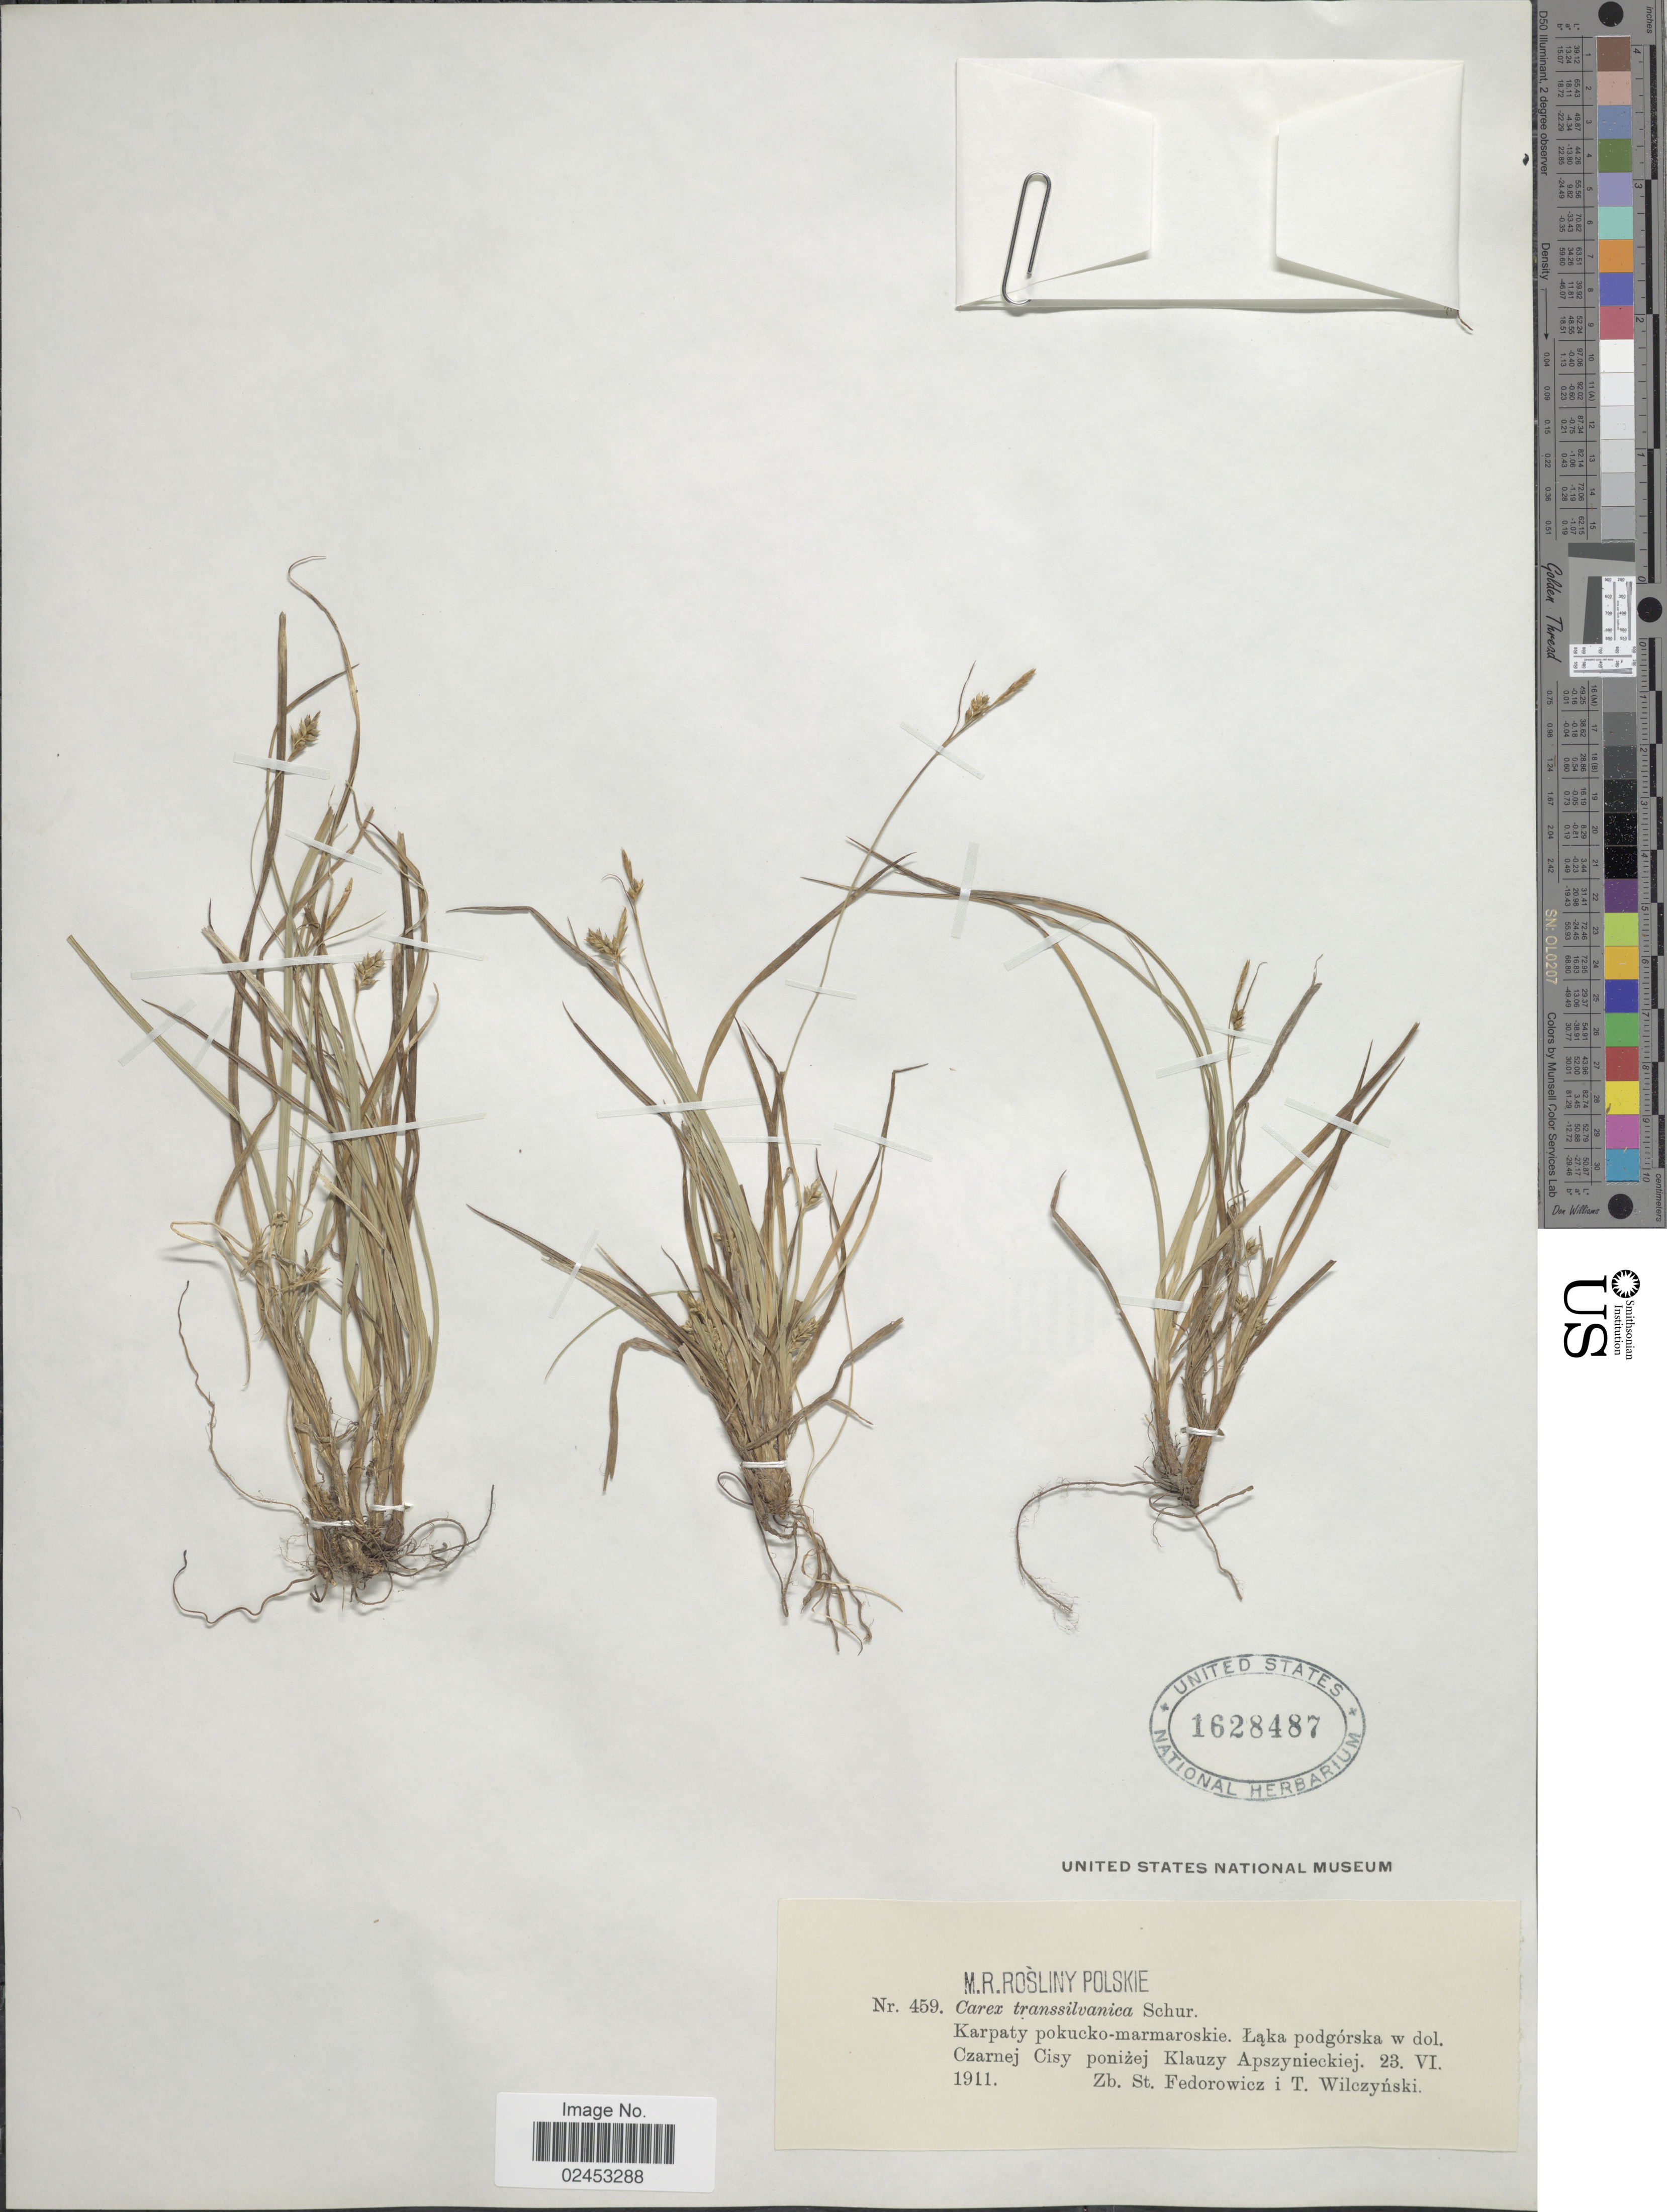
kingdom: Plantae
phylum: Tracheophyta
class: Liliopsida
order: Poales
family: Cyperaceae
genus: Carex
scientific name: Carex transsilvanica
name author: Schur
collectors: Z. St. Fedorowicz & T. Wilczynski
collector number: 459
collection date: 1911-06-23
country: Poland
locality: Karpaty pokucko-marmaroskie, Laka podgor w dol. Czarnej Cisy ponizej Klazy Apszynieckiej.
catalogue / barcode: US 1628487